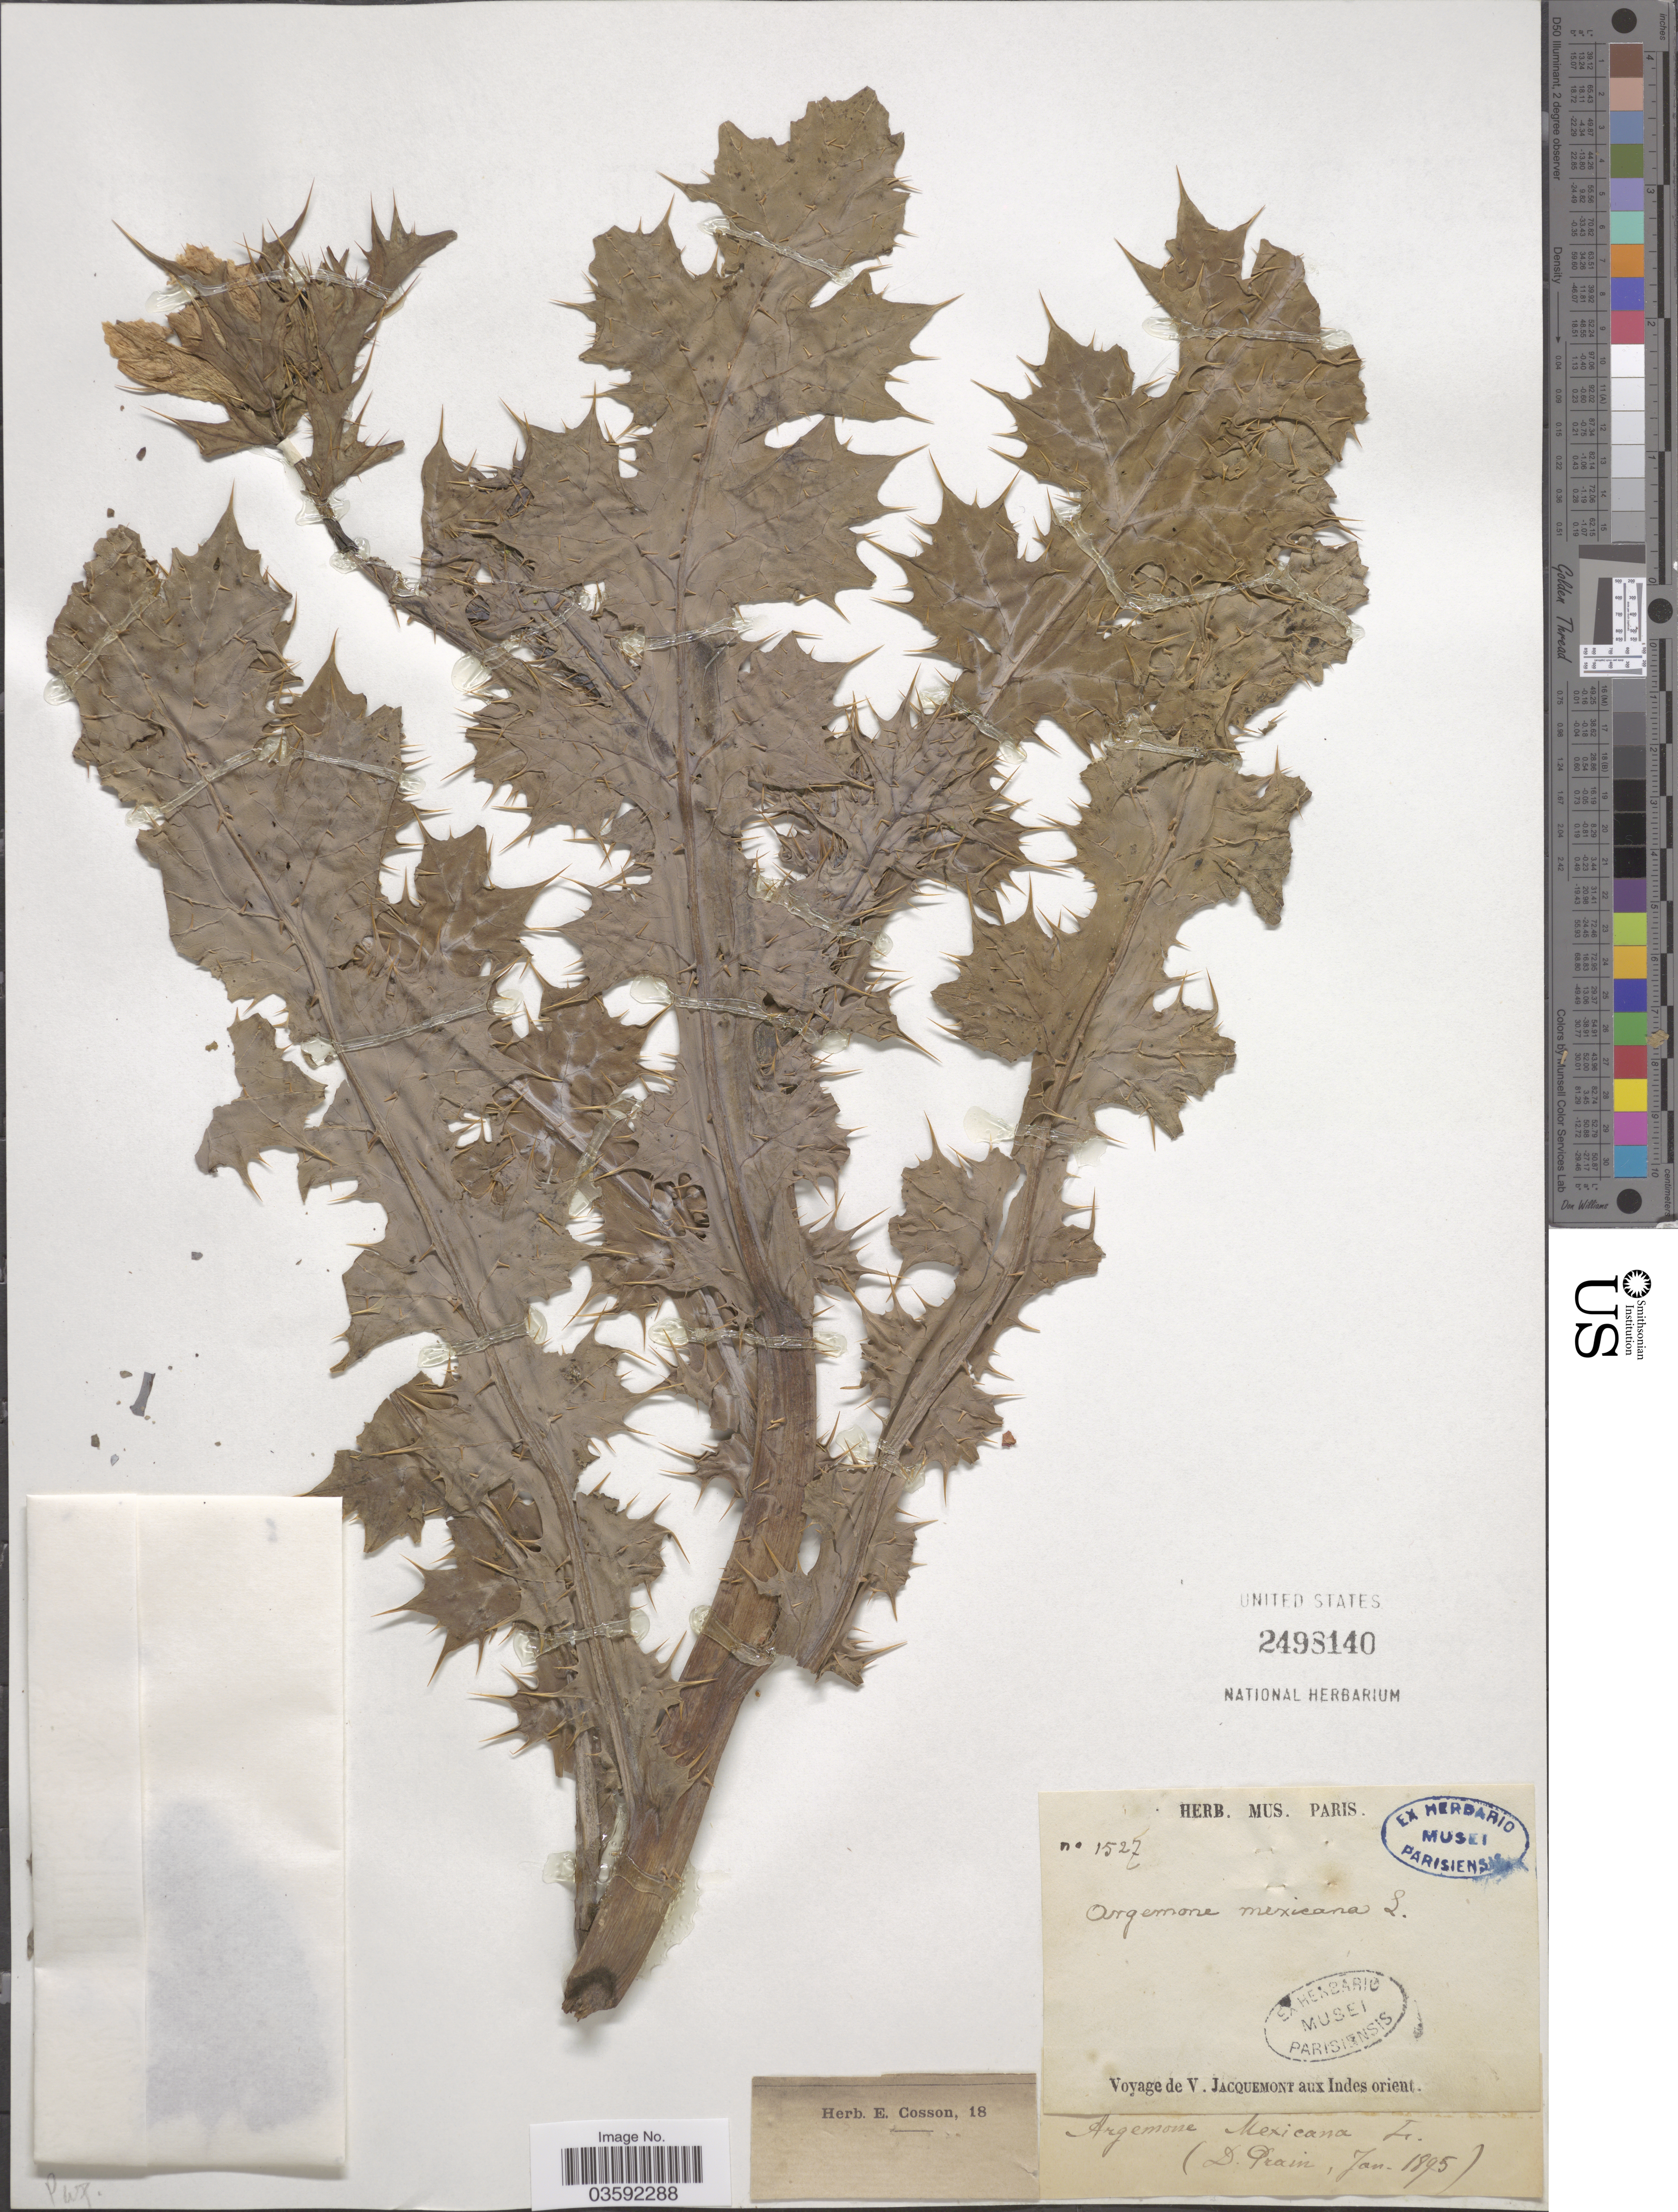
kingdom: Plantae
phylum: Tracheophyta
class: Magnoliopsida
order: Ranunculales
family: Papaveraceae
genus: Argemone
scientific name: Argemone mexicana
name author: L.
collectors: D. Prain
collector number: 1527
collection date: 1895-01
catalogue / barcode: US 2498140